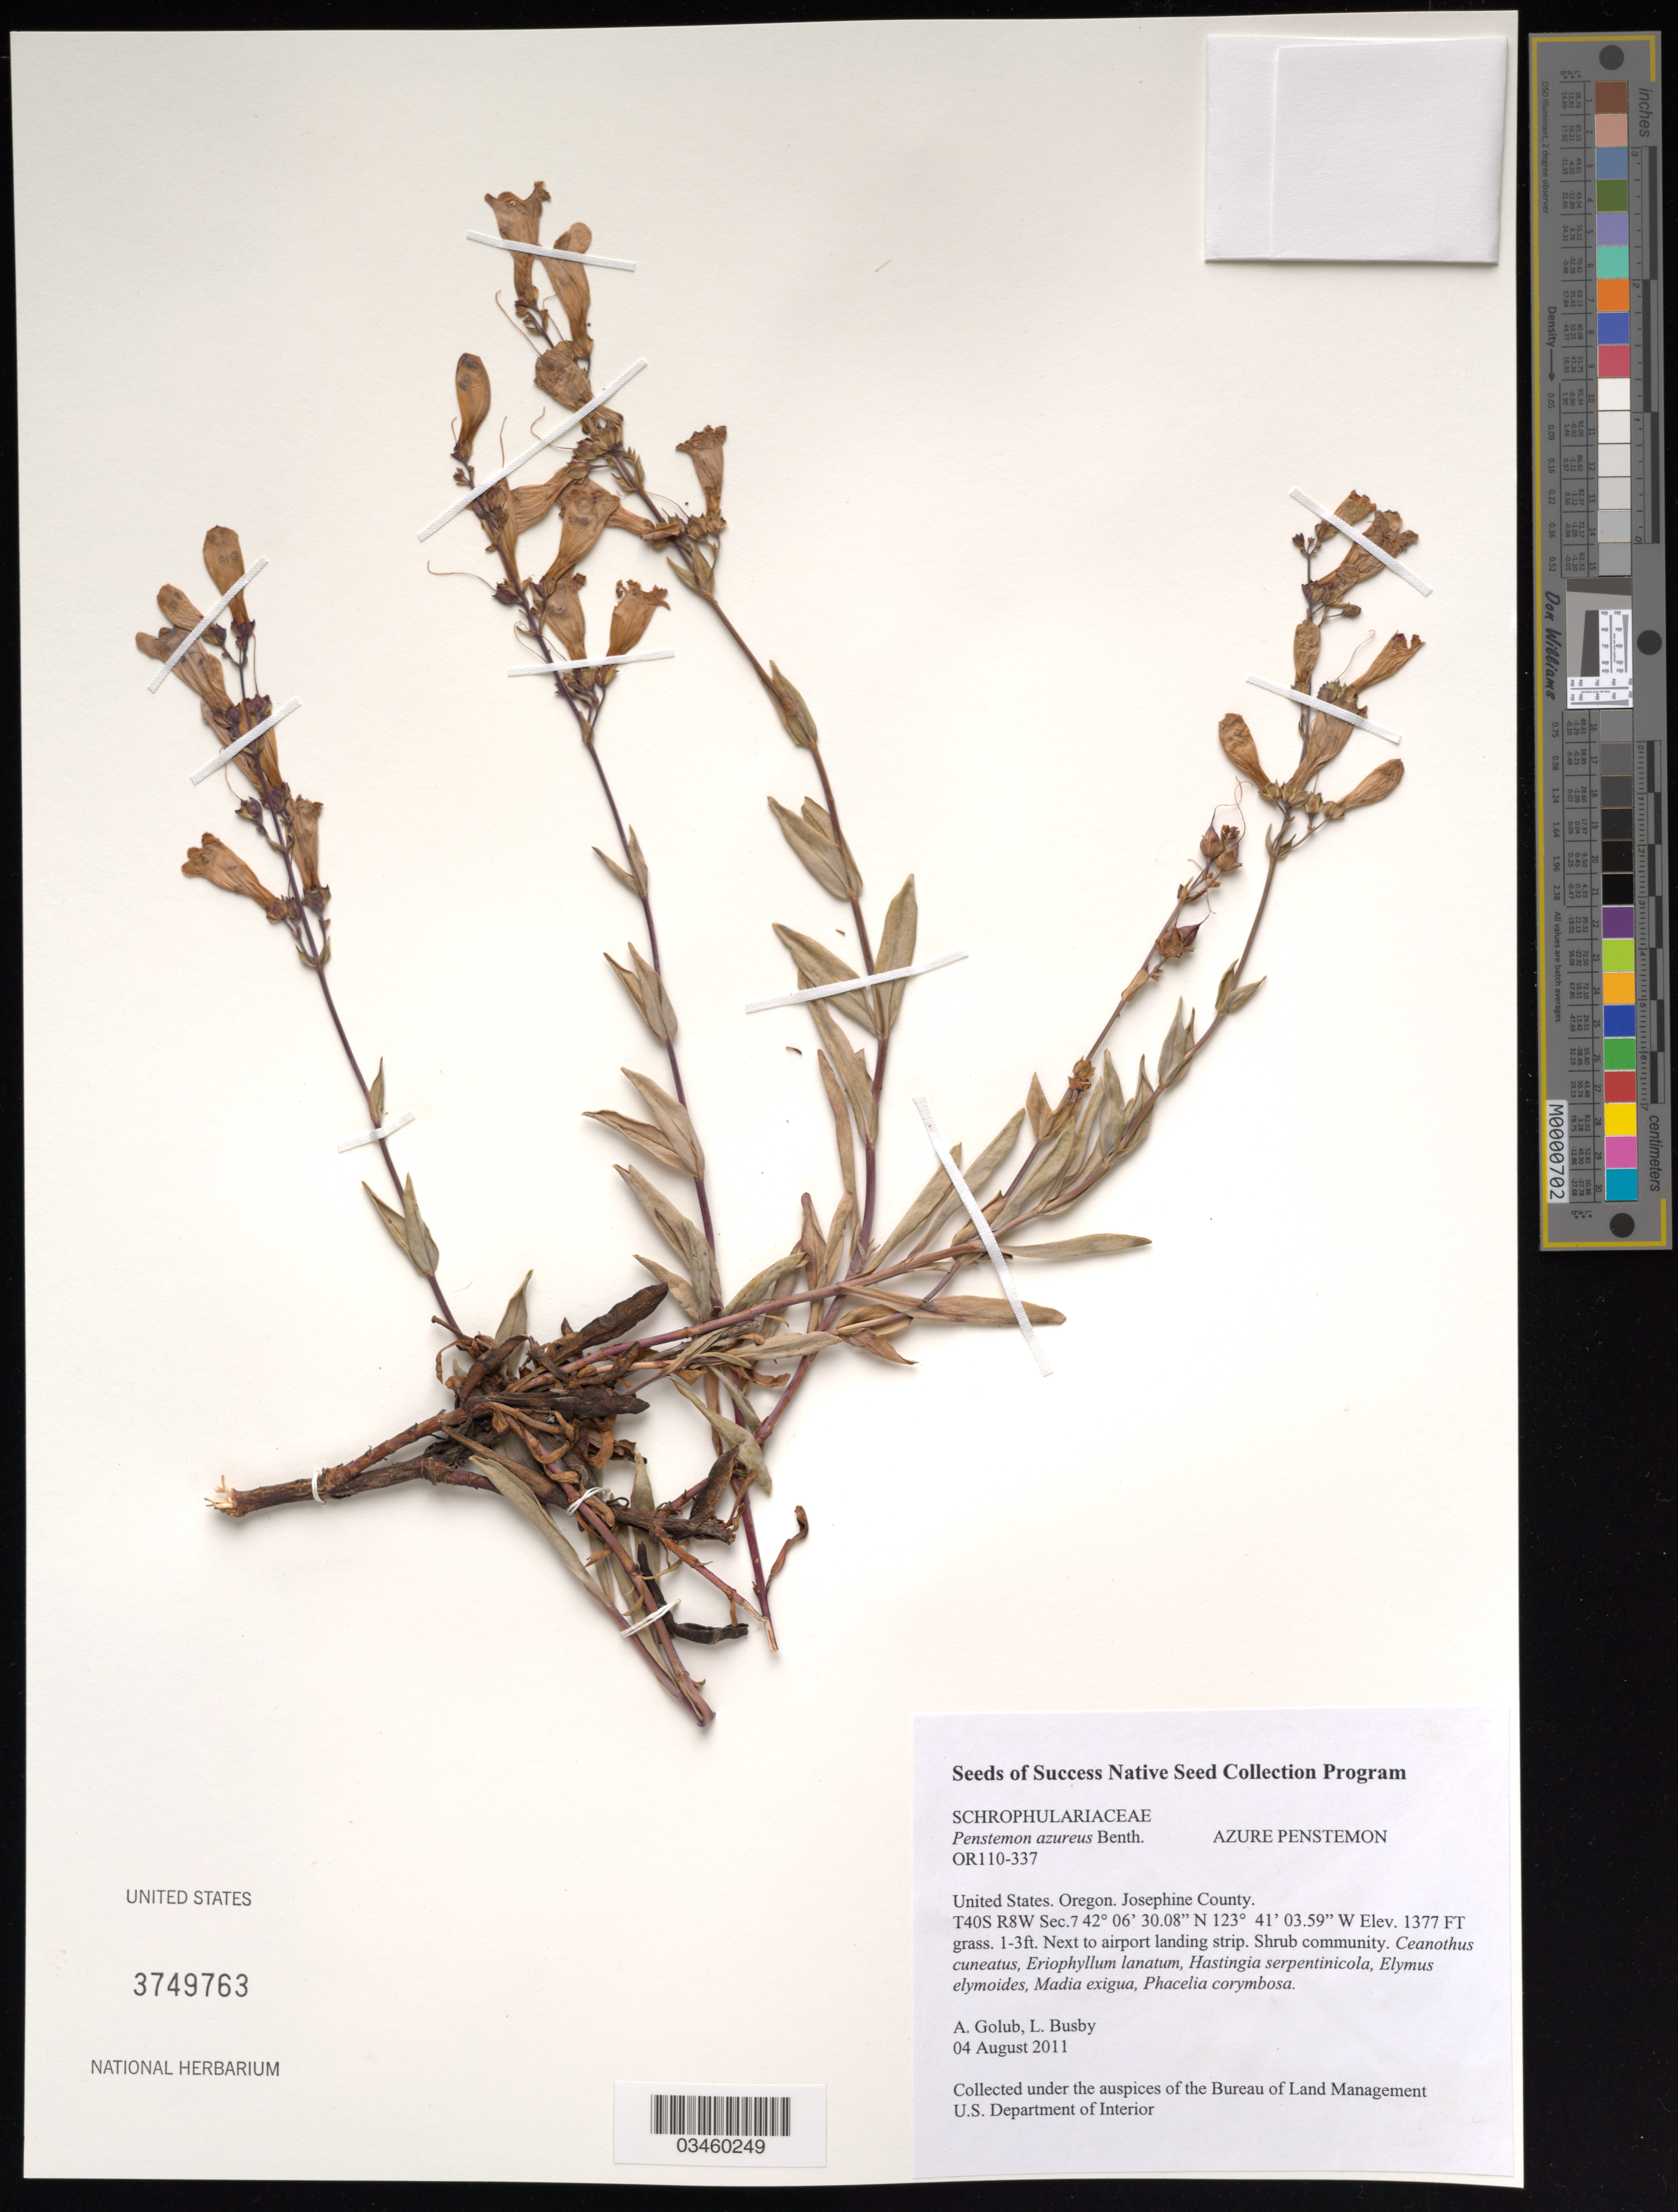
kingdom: Plantae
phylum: Tracheophyta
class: Magnoliopsida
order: Lamiales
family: Plantaginaceae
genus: Penstemon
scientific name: Penstemon azureus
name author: Benth.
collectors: A. Golub & L. Busby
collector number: OR110-337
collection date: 2011-08-04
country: United States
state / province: Oregon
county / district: Josephine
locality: Next to airport landing strip. T40S R8W Sec. 7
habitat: Shrub community. With Elymus elymoides, Madia exigua, Phacelia corymbosa, ect.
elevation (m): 420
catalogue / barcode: US 3749763